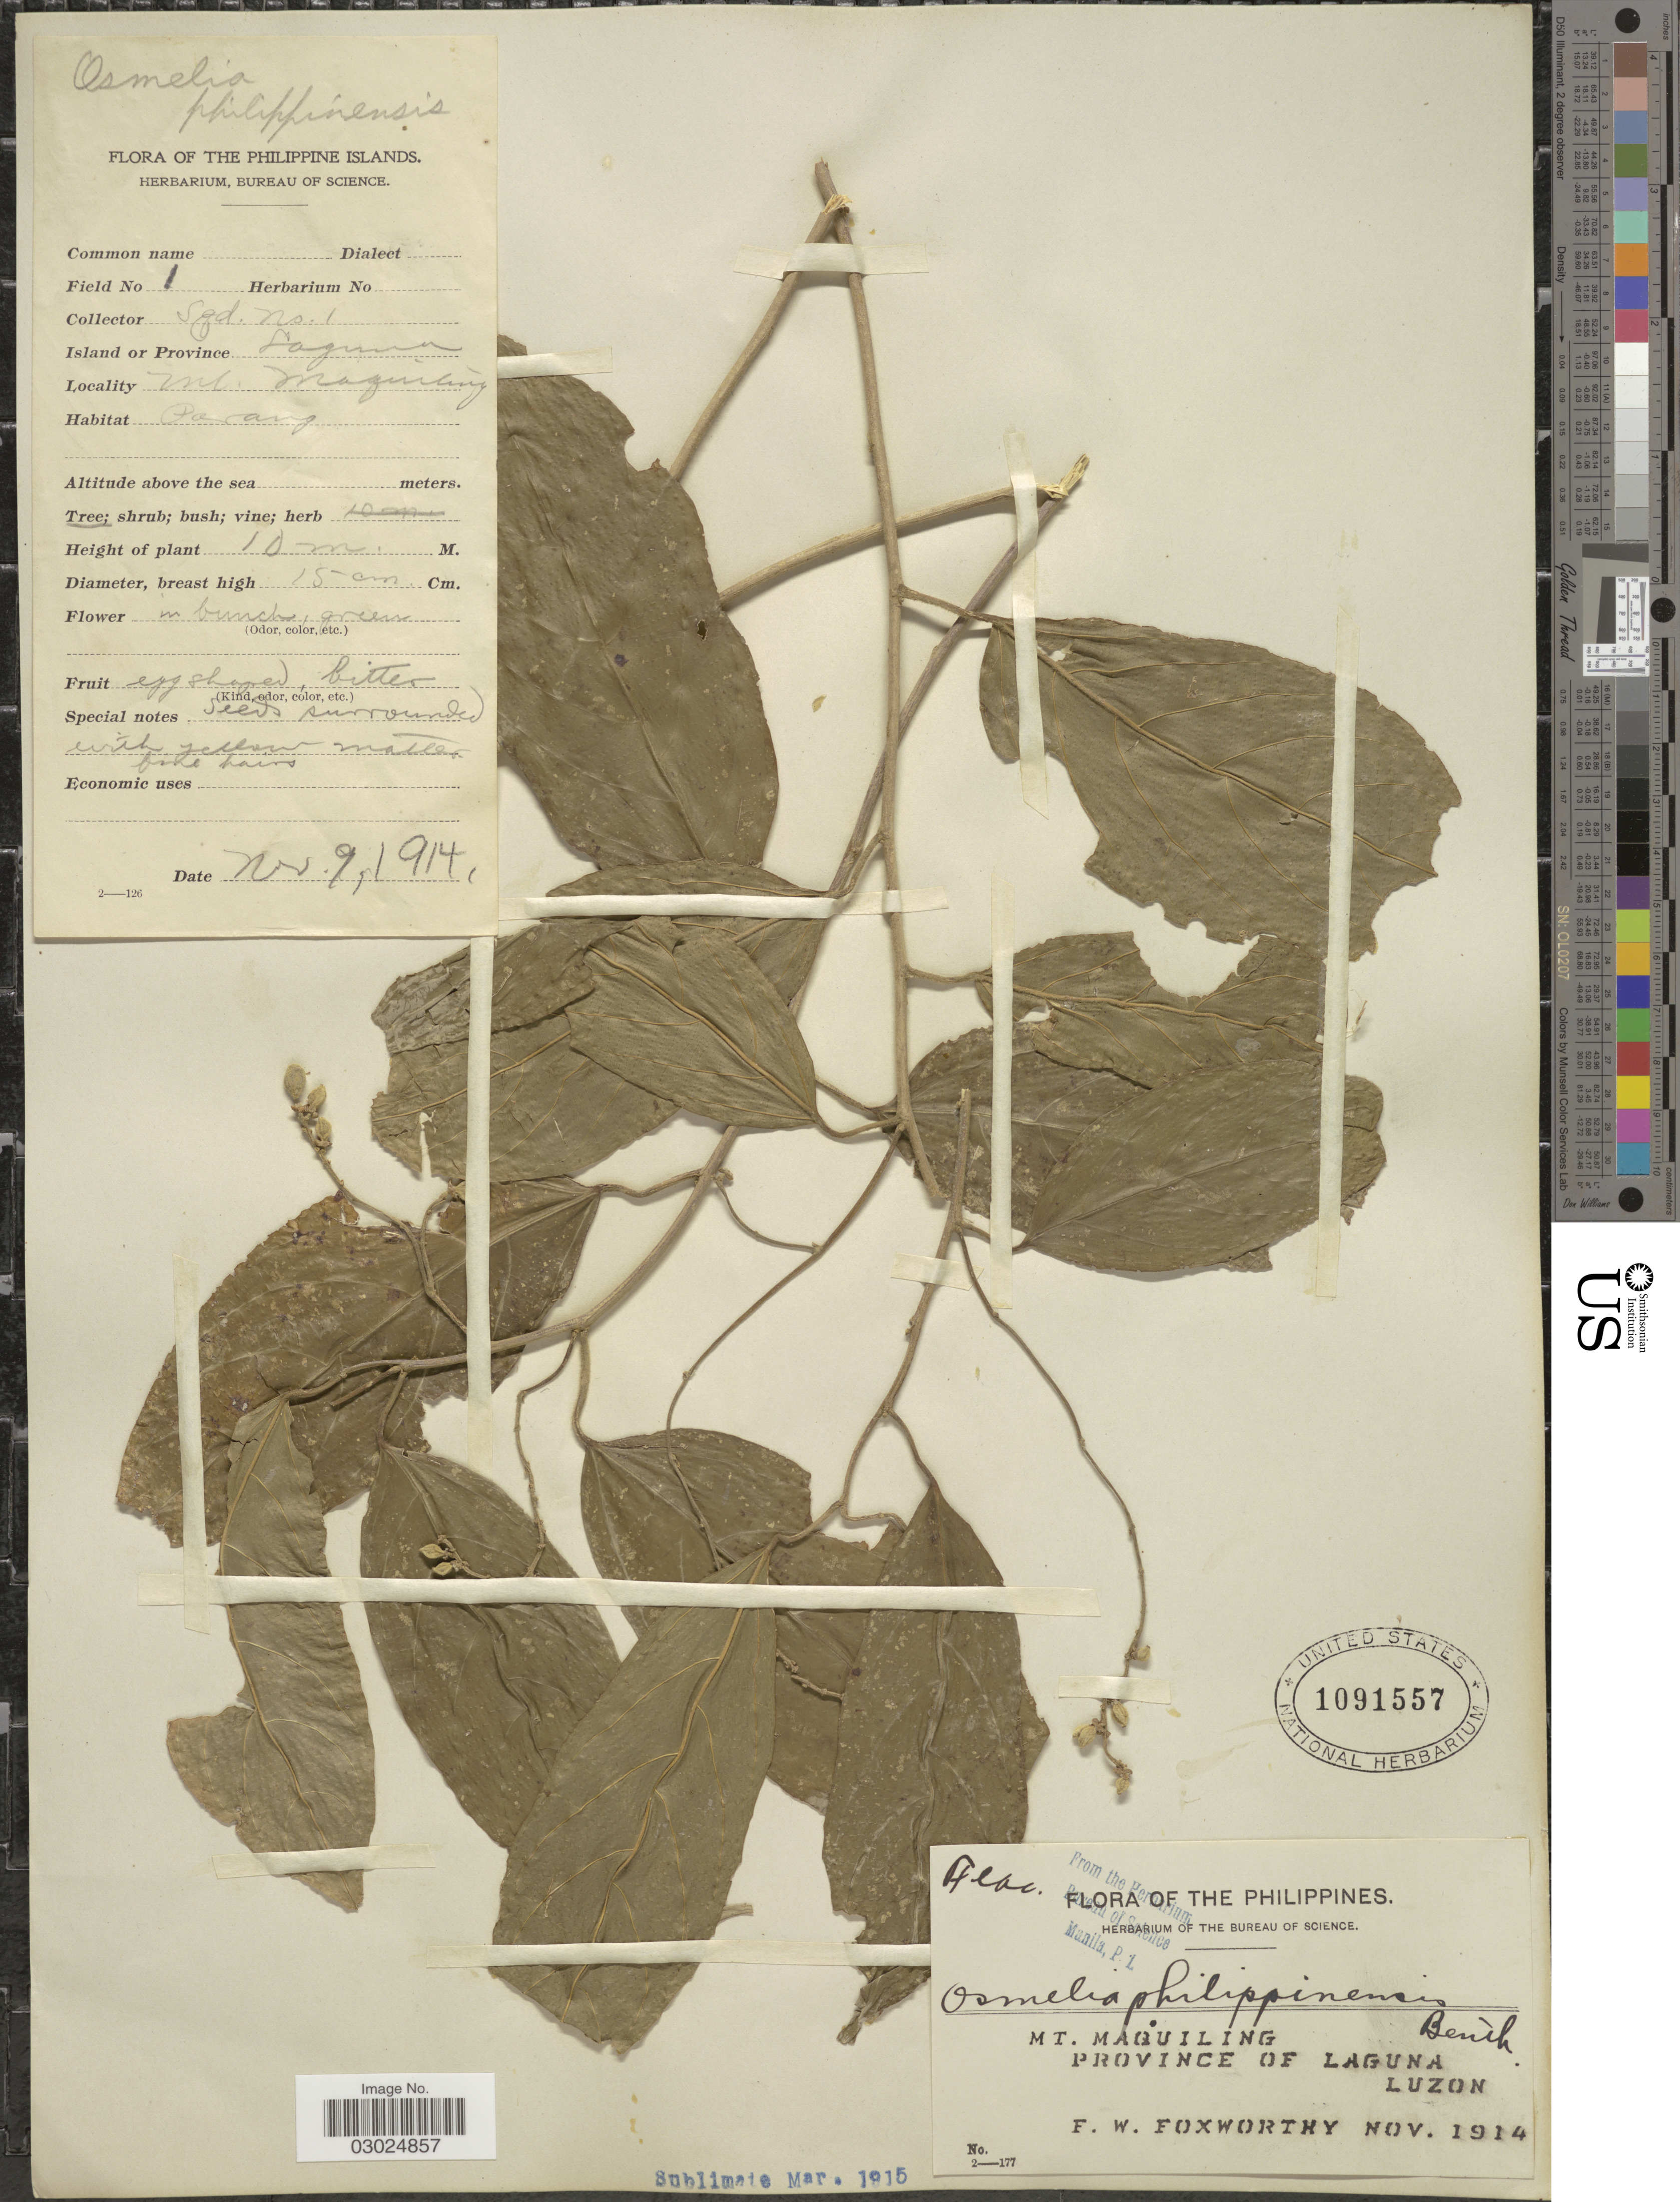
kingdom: Plantae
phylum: Tracheophyta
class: Magnoliopsida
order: Malpighiales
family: Salicaceae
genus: Osmelia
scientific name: Osmelia philippina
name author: (Turcz.) Benth.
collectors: F. W. Foxworthy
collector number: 1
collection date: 1914-11-09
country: Philippines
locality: Mt. Maquiling, Province of Laguna, Luzon.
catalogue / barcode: US 1091557